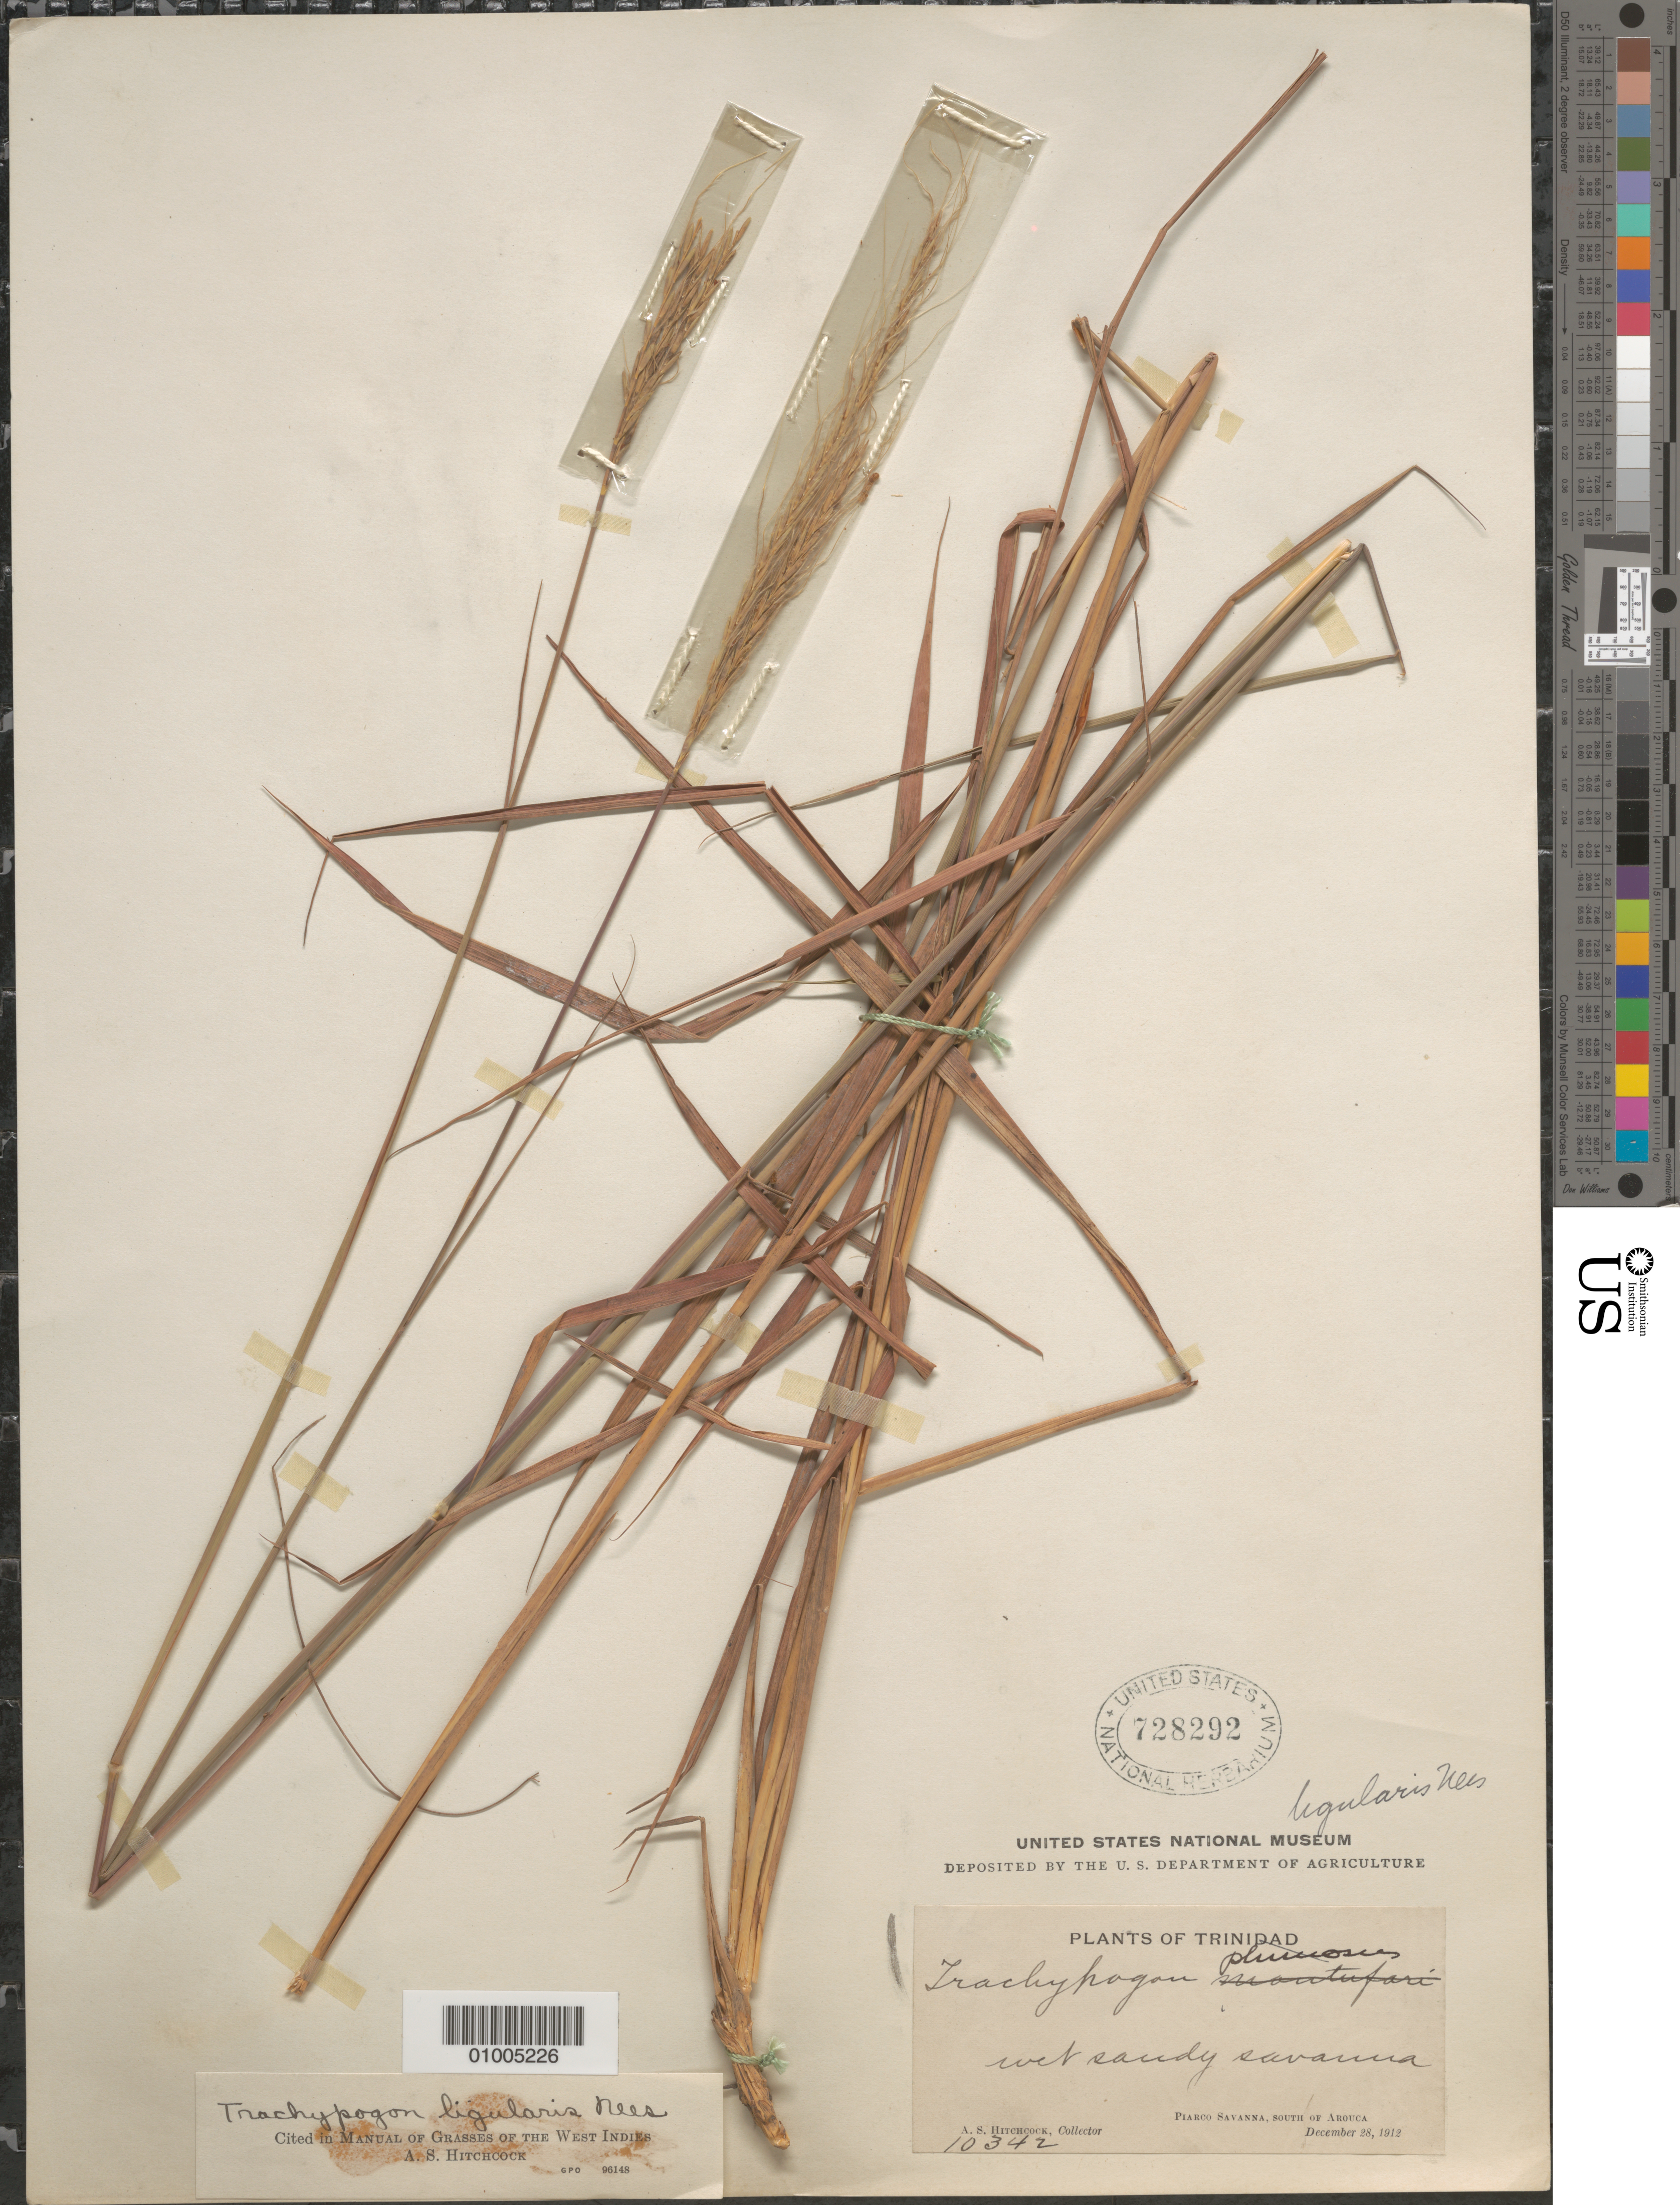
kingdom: Plantae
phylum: Tracheophyta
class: Liliopsida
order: Poales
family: Poaceae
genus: Trachypogon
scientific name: Trachypogon ligularis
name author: Nees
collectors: A. S. Hitchcock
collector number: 10342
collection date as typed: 28 Dec 1912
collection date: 1912-12-28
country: Trinidad and Tobago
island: Trinidad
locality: Wet sandy savannah.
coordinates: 0 N, 0 E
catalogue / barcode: US 728292